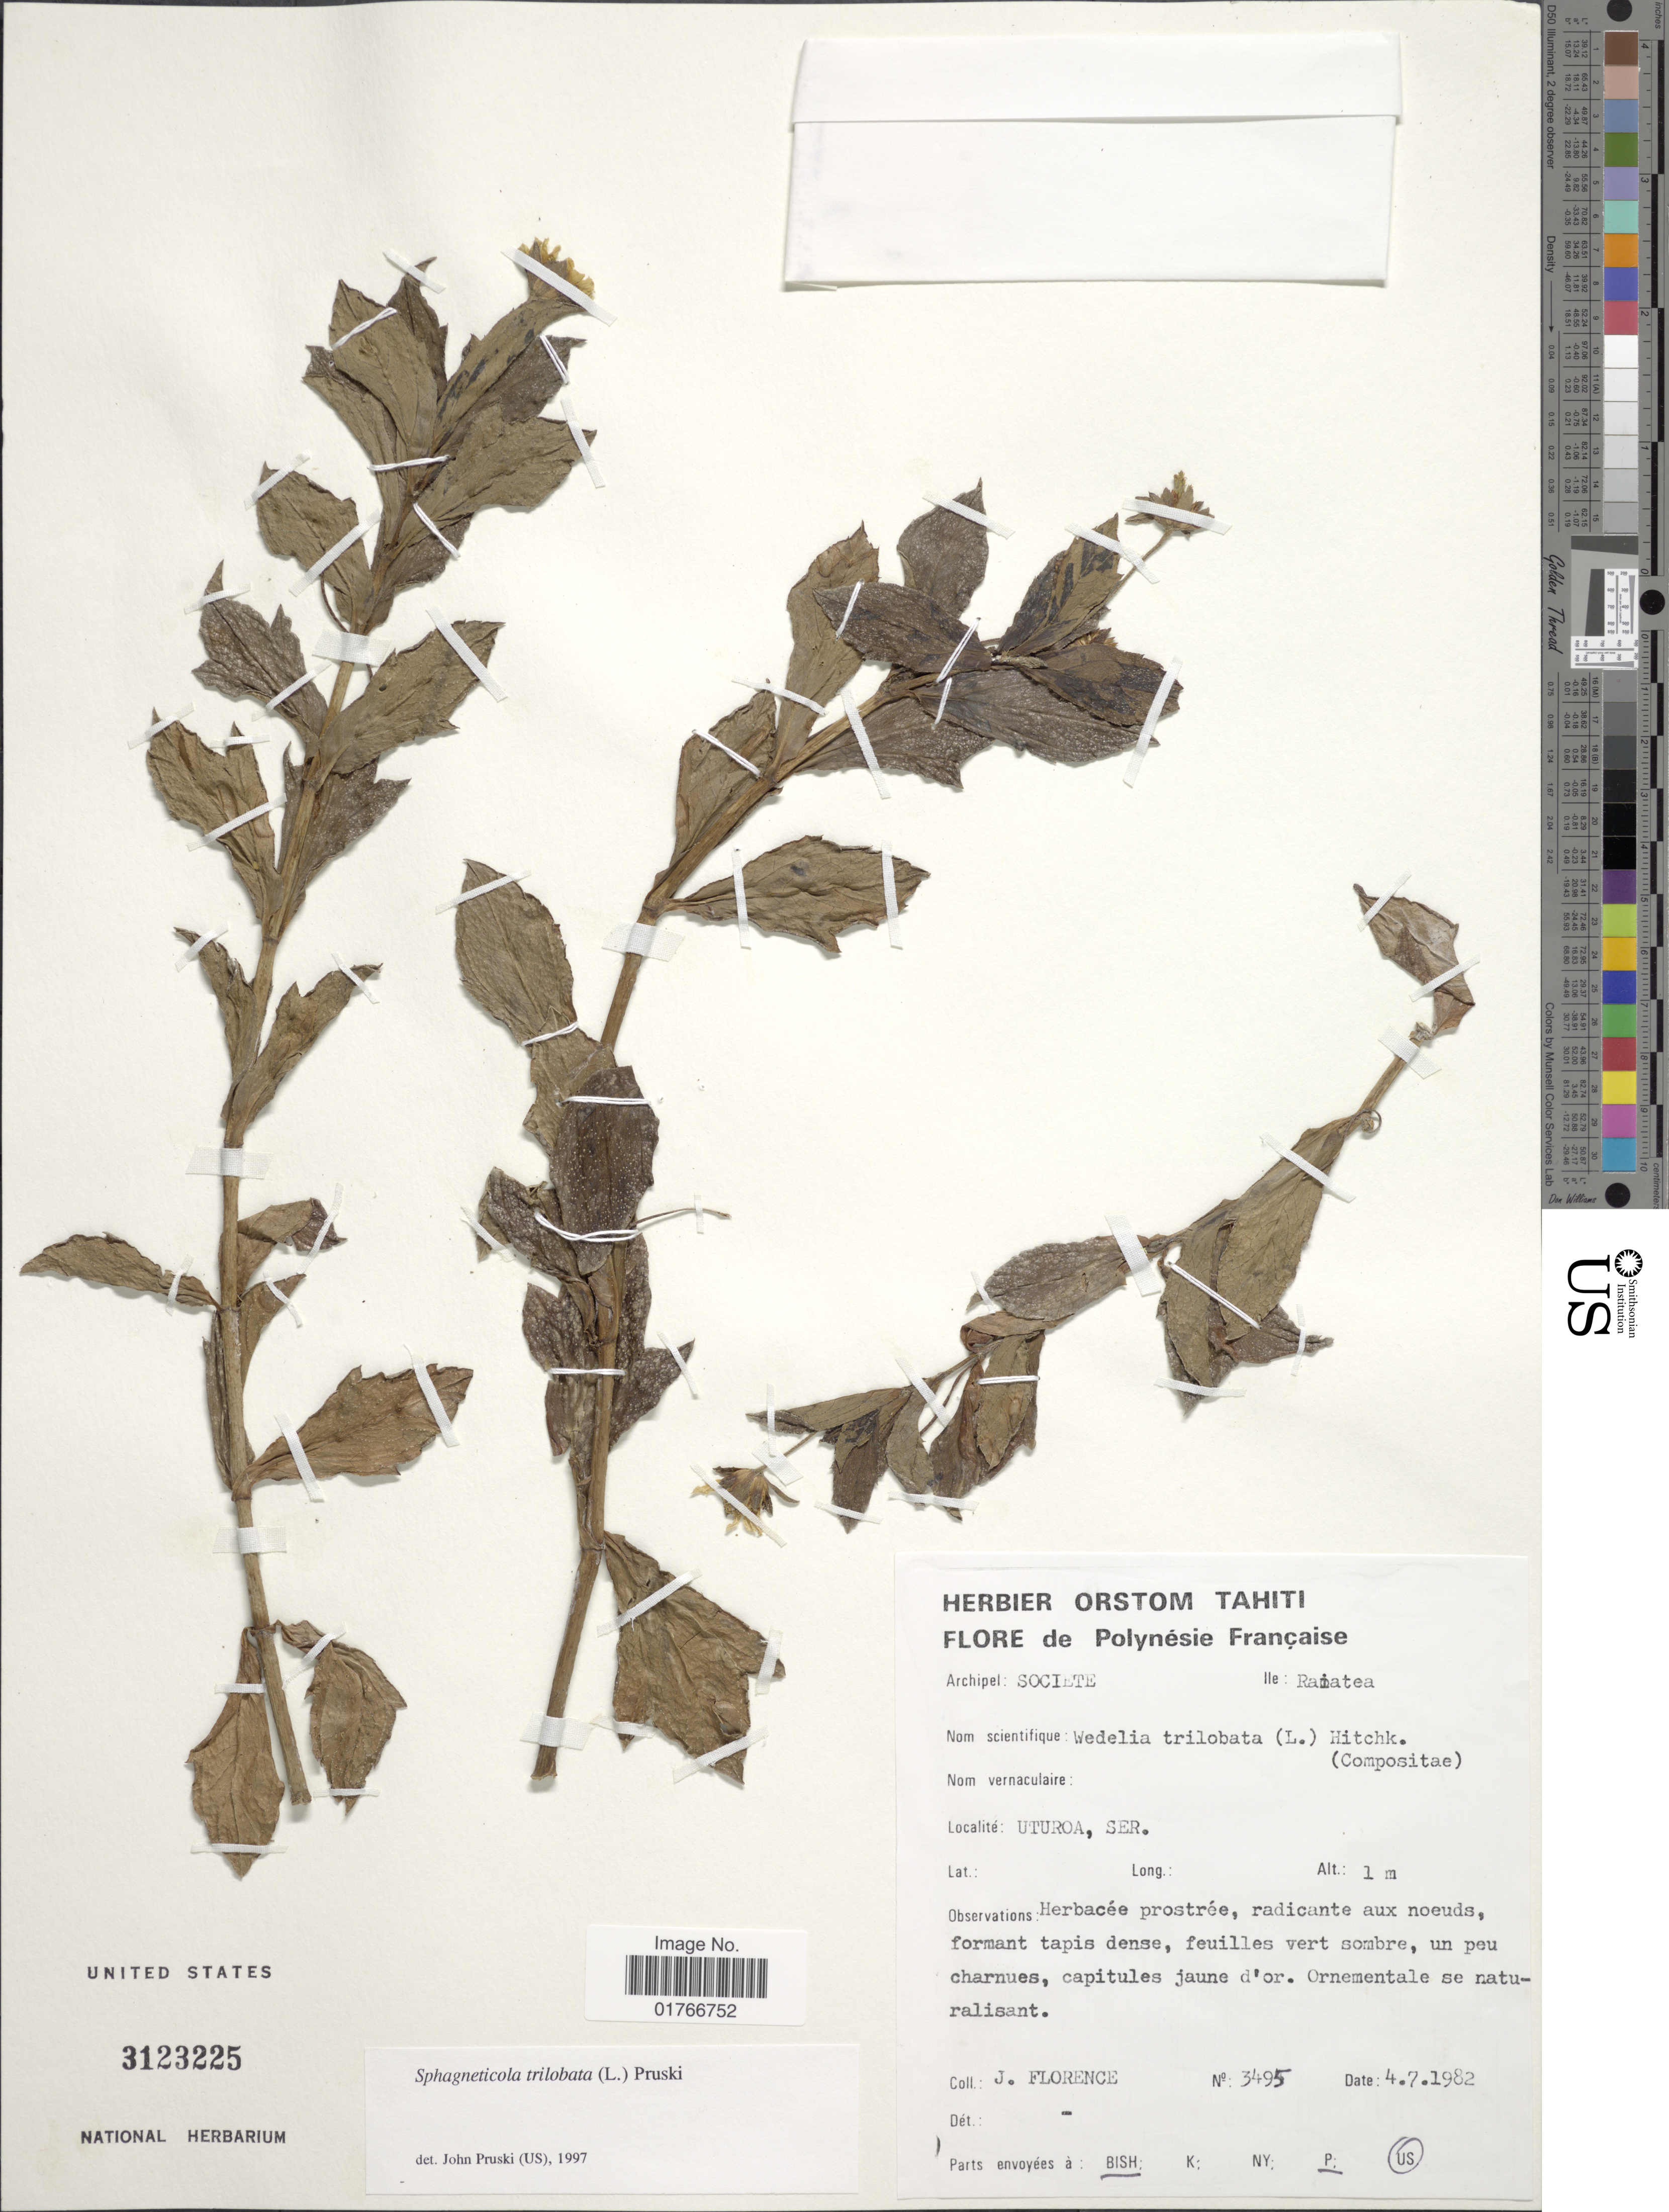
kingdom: Plantae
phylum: Tracheophyta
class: Magnoliopsida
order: Asterales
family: Asteraceae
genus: Sphagneticola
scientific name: Sphagneticola trilobata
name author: (L.) Pruski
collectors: J. Florence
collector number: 3495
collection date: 1982-07-04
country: French Polynesia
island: Raiatea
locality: Societe, Raiatea, Uturoa, Ser.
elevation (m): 1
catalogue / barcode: US 3123225